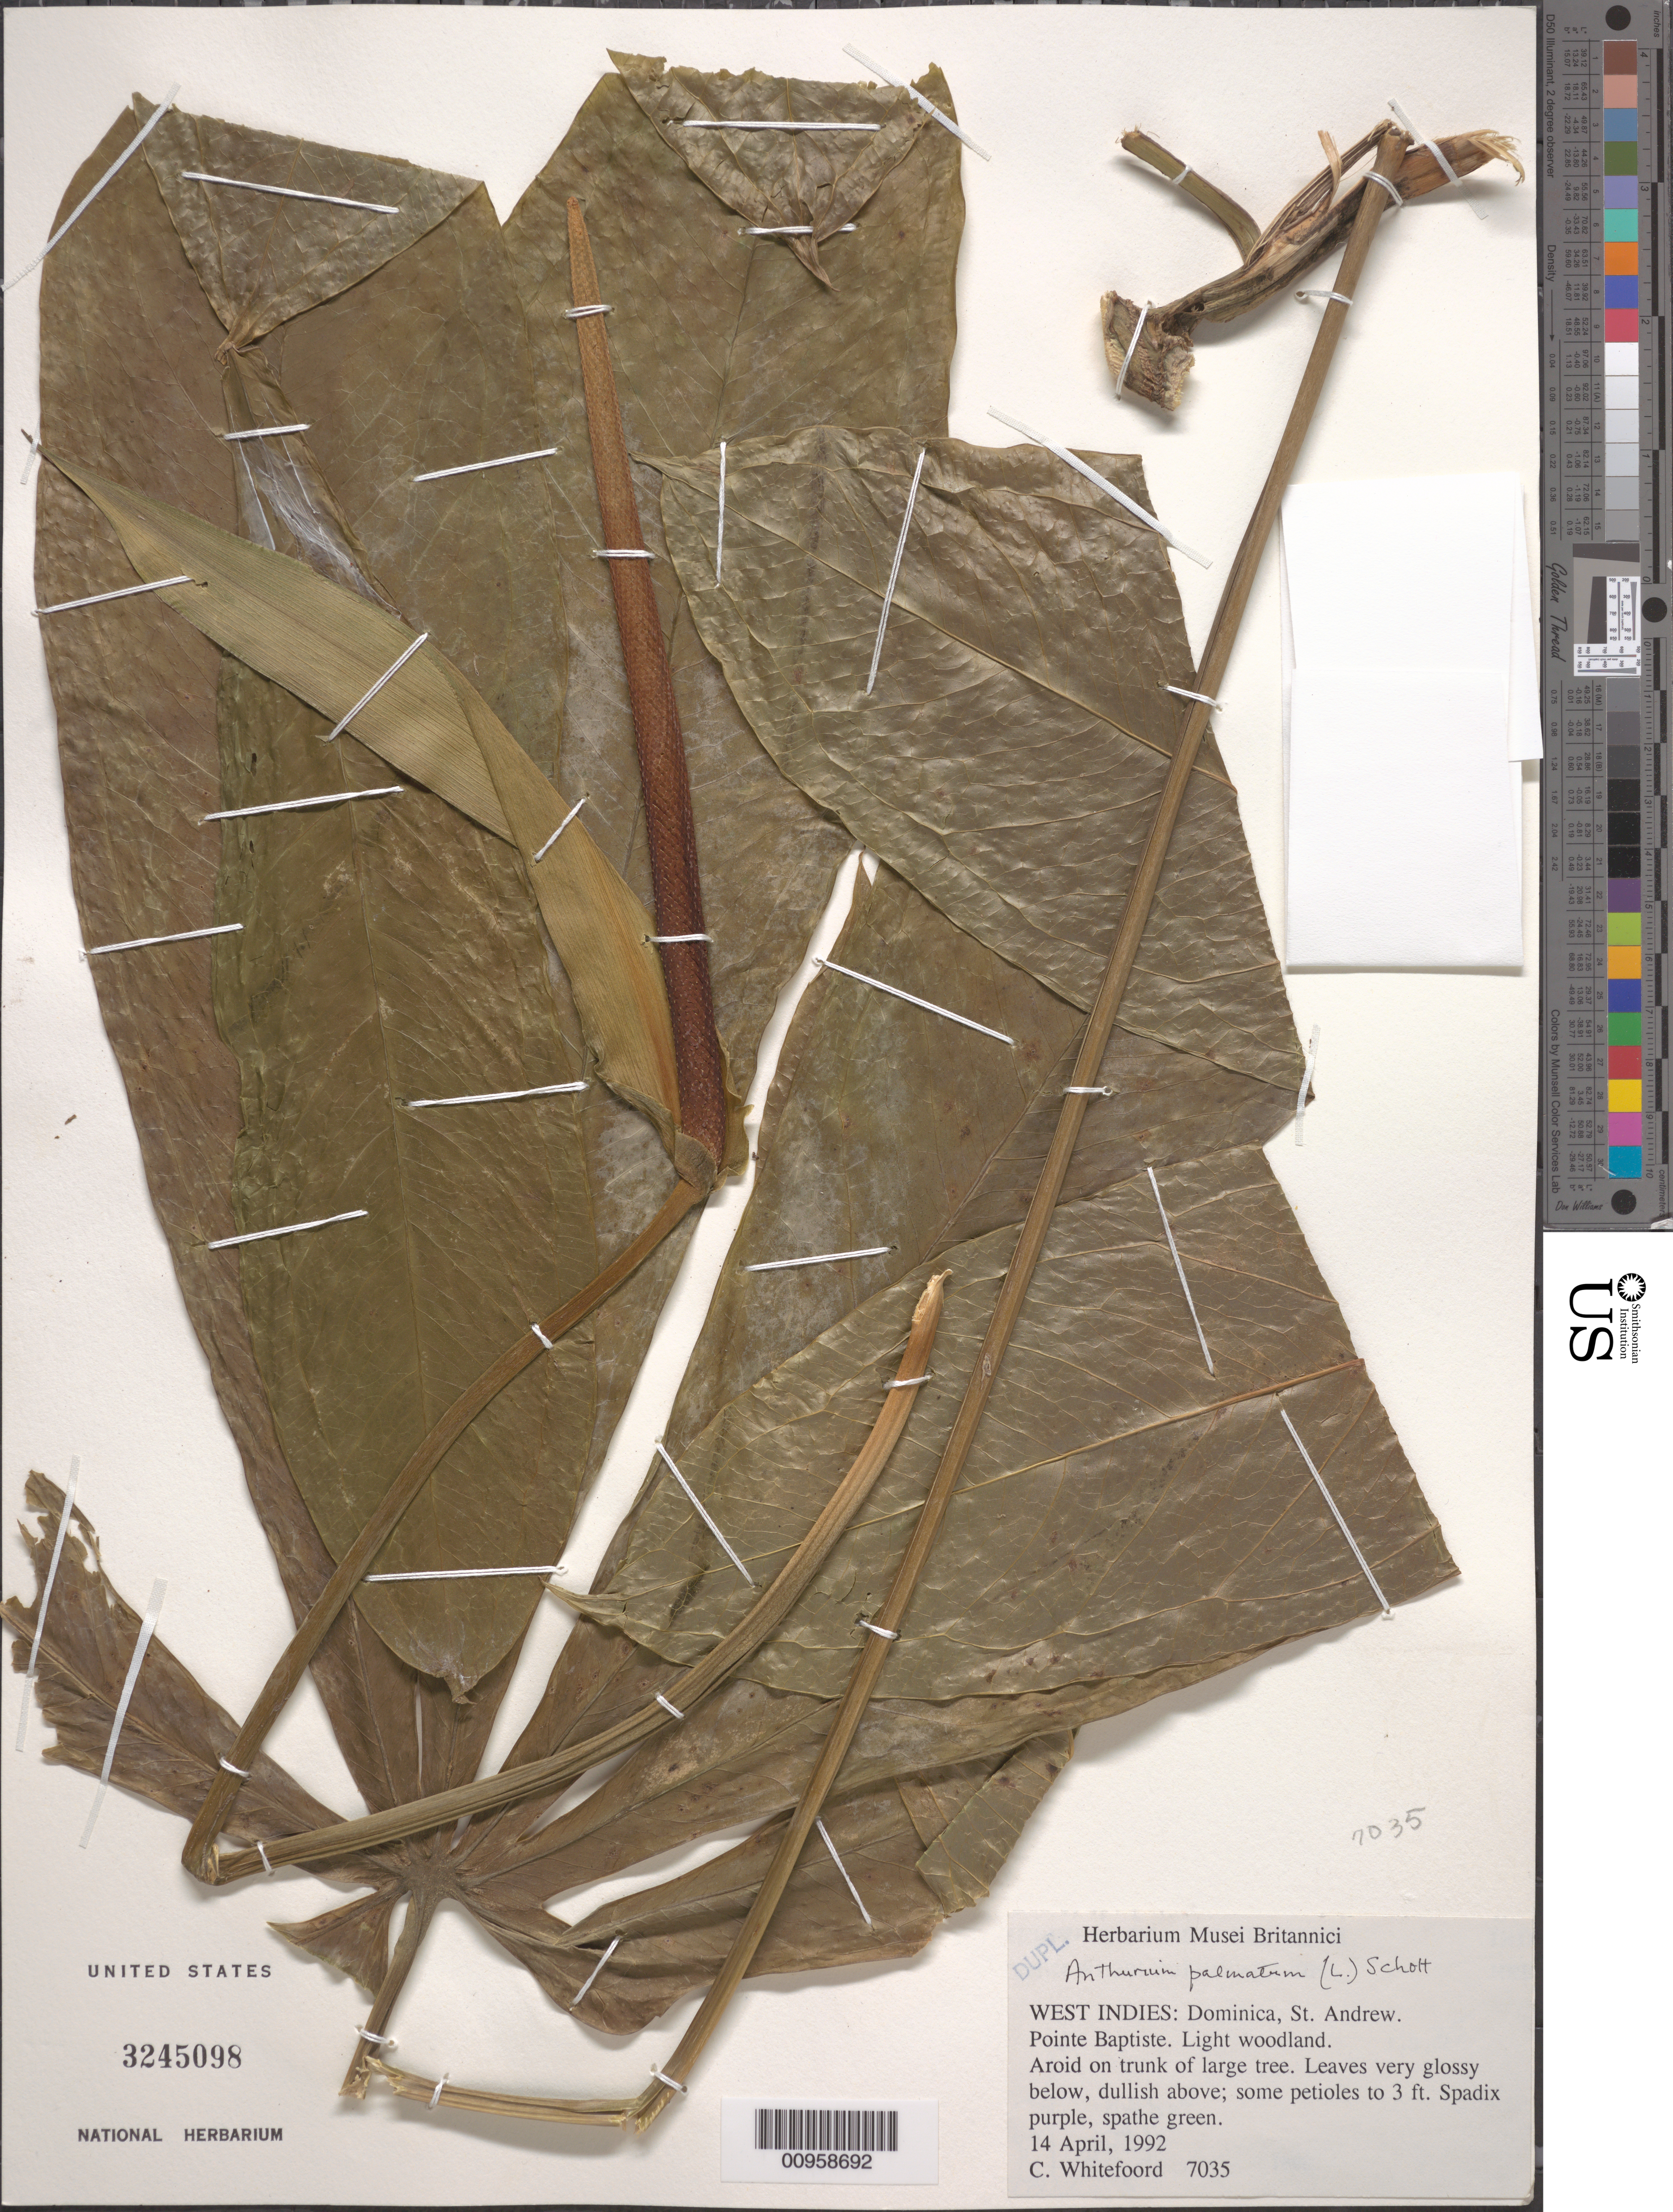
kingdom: Plantae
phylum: Tracheophyta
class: Liliopsida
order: Alismatales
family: Araceae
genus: Anthurium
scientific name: Anthurium palmatum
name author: (L.) Schott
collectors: C. Whitefoord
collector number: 7035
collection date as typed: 14 Apr 1992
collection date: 1992-04-14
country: Dominica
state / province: St. Andrew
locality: Pointe Baptiste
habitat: On trunk of large tree in light woodland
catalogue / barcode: US 3245098